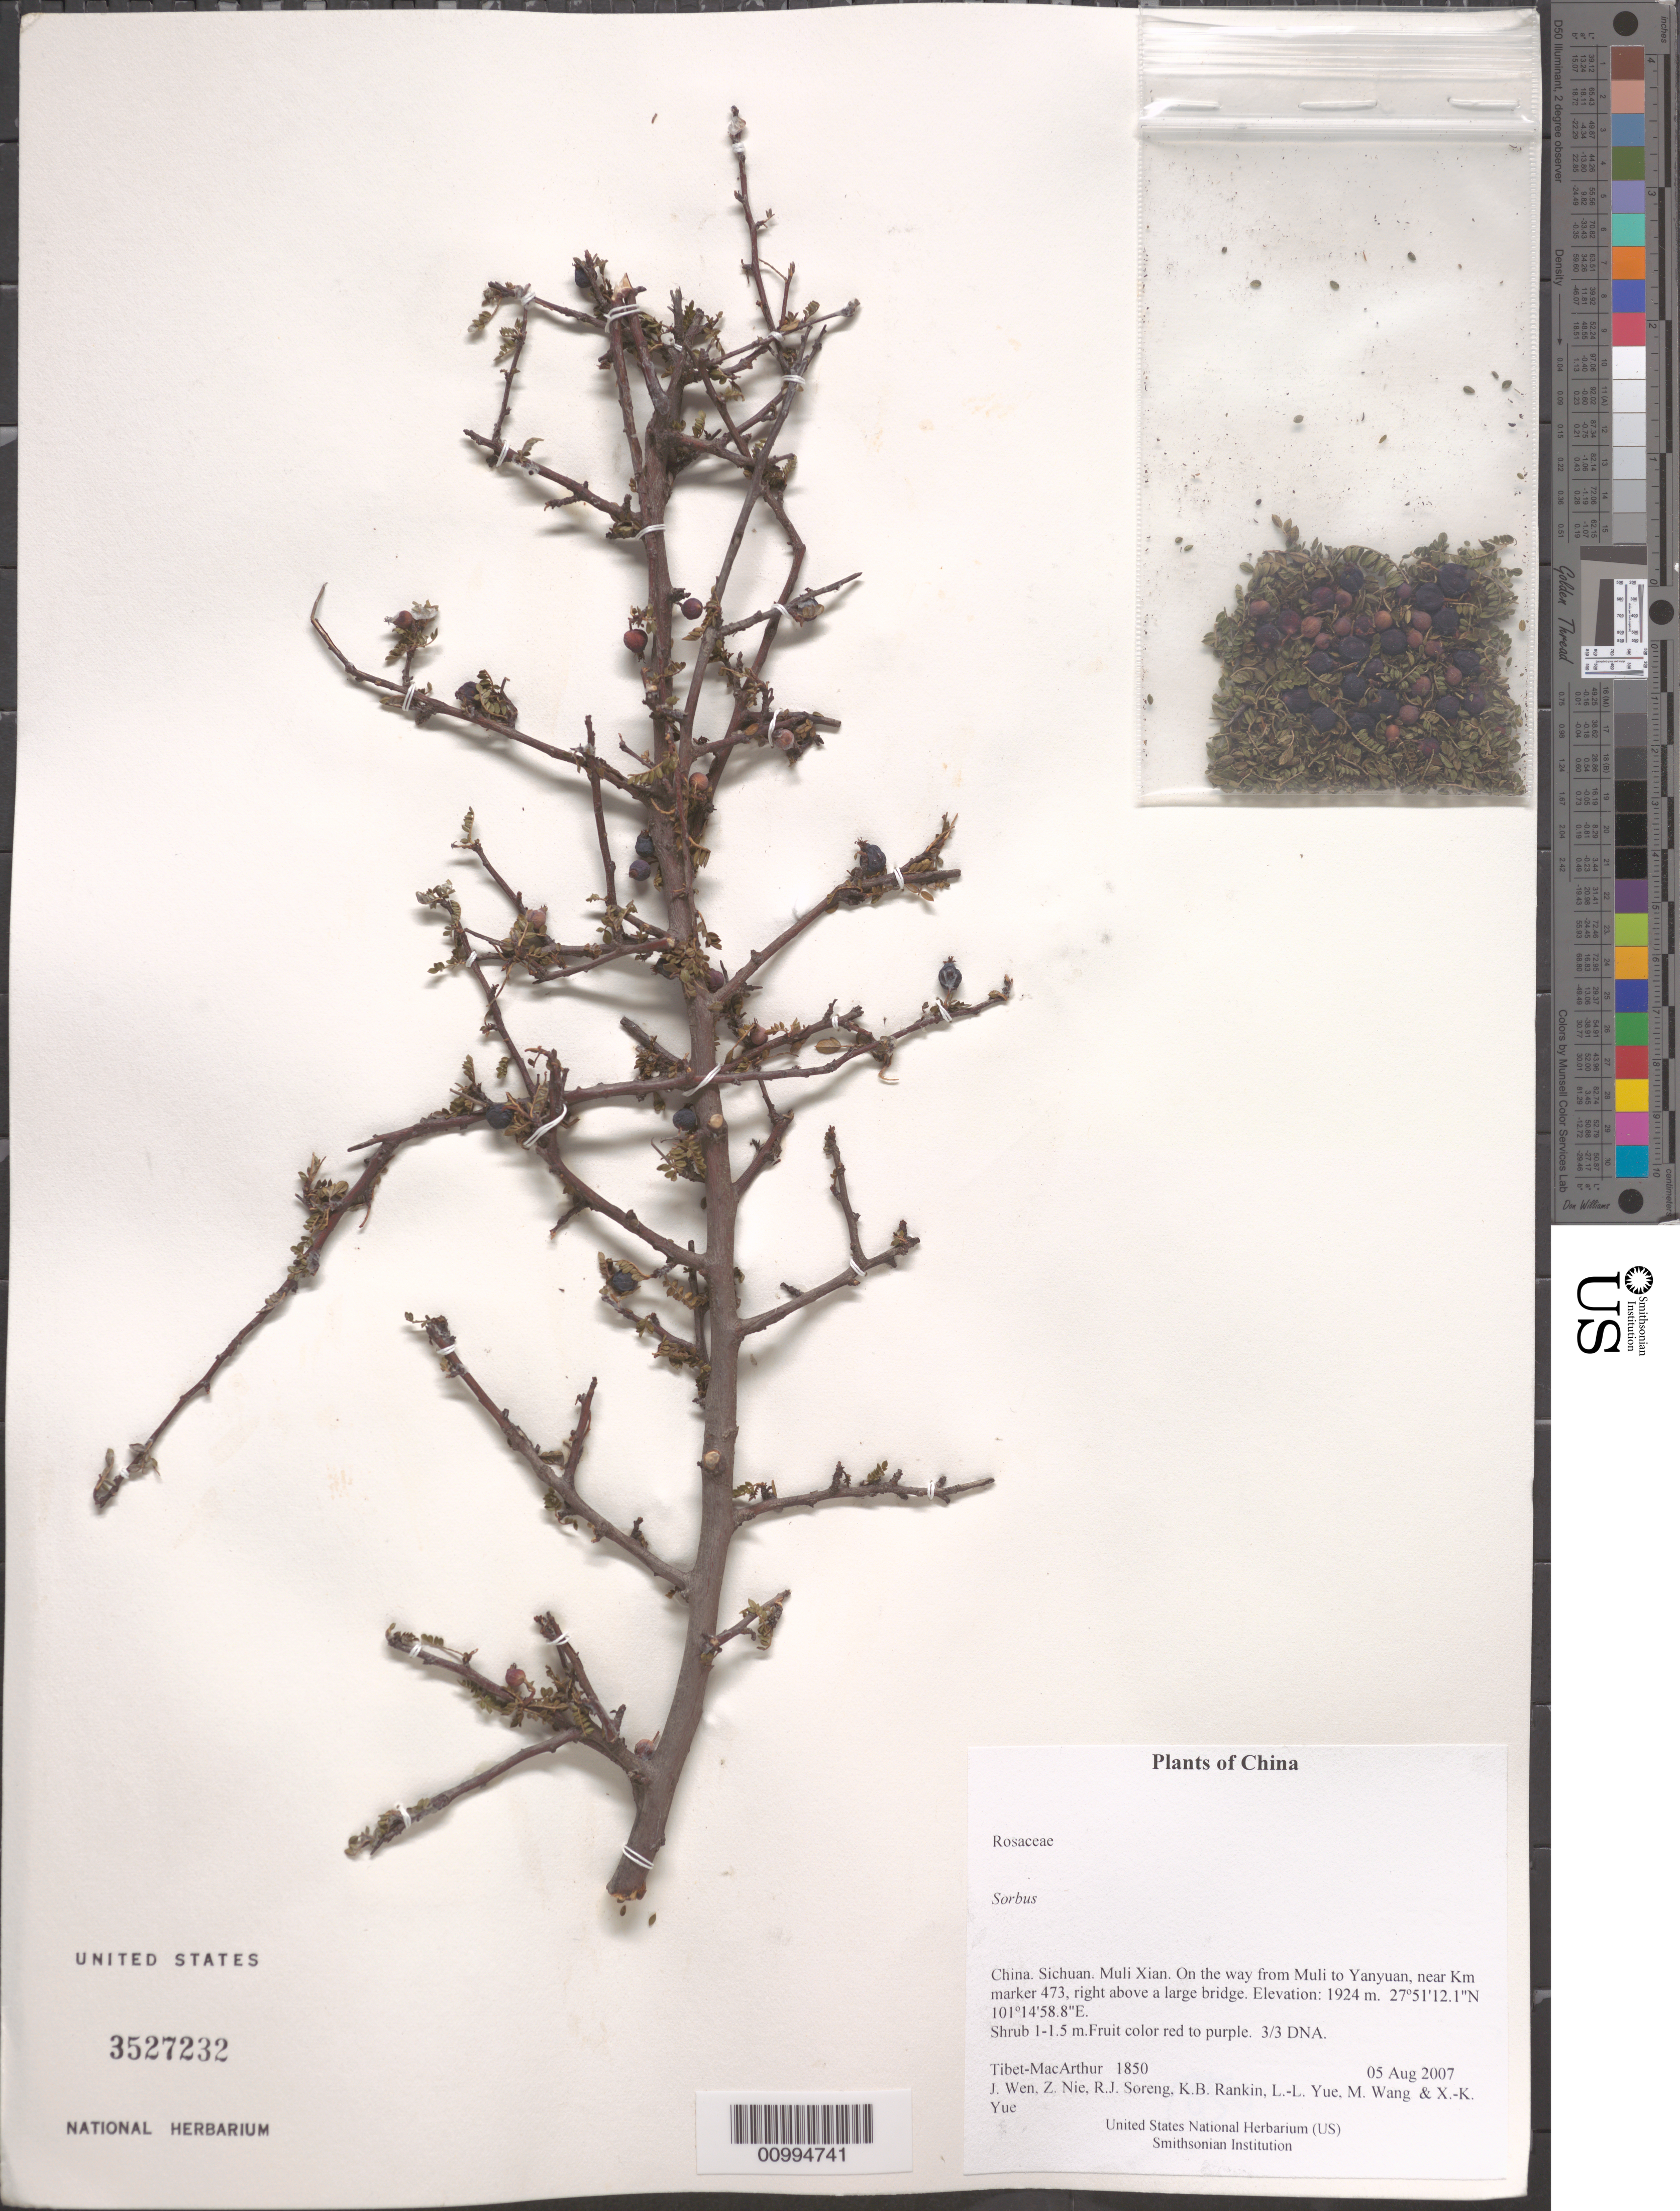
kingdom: Plantae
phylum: Tracheophyta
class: Magnoliopsida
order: Rosales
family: Rosaceae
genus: Sorbus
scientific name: Sorbus sp.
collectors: Tibet-MacArthur, J. Wen, Z. Nie, R. J. Soreng, K. Rankin, L. Yue, M. Wang & X. Yue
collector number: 1850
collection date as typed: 05 Aug 2007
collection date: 2007-08-05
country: China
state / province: Sichuan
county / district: Muli Xian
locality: On the way from Muli to Yanyuan, near Km marker 473, right above a large bridge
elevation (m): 1924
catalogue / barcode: US 3527232